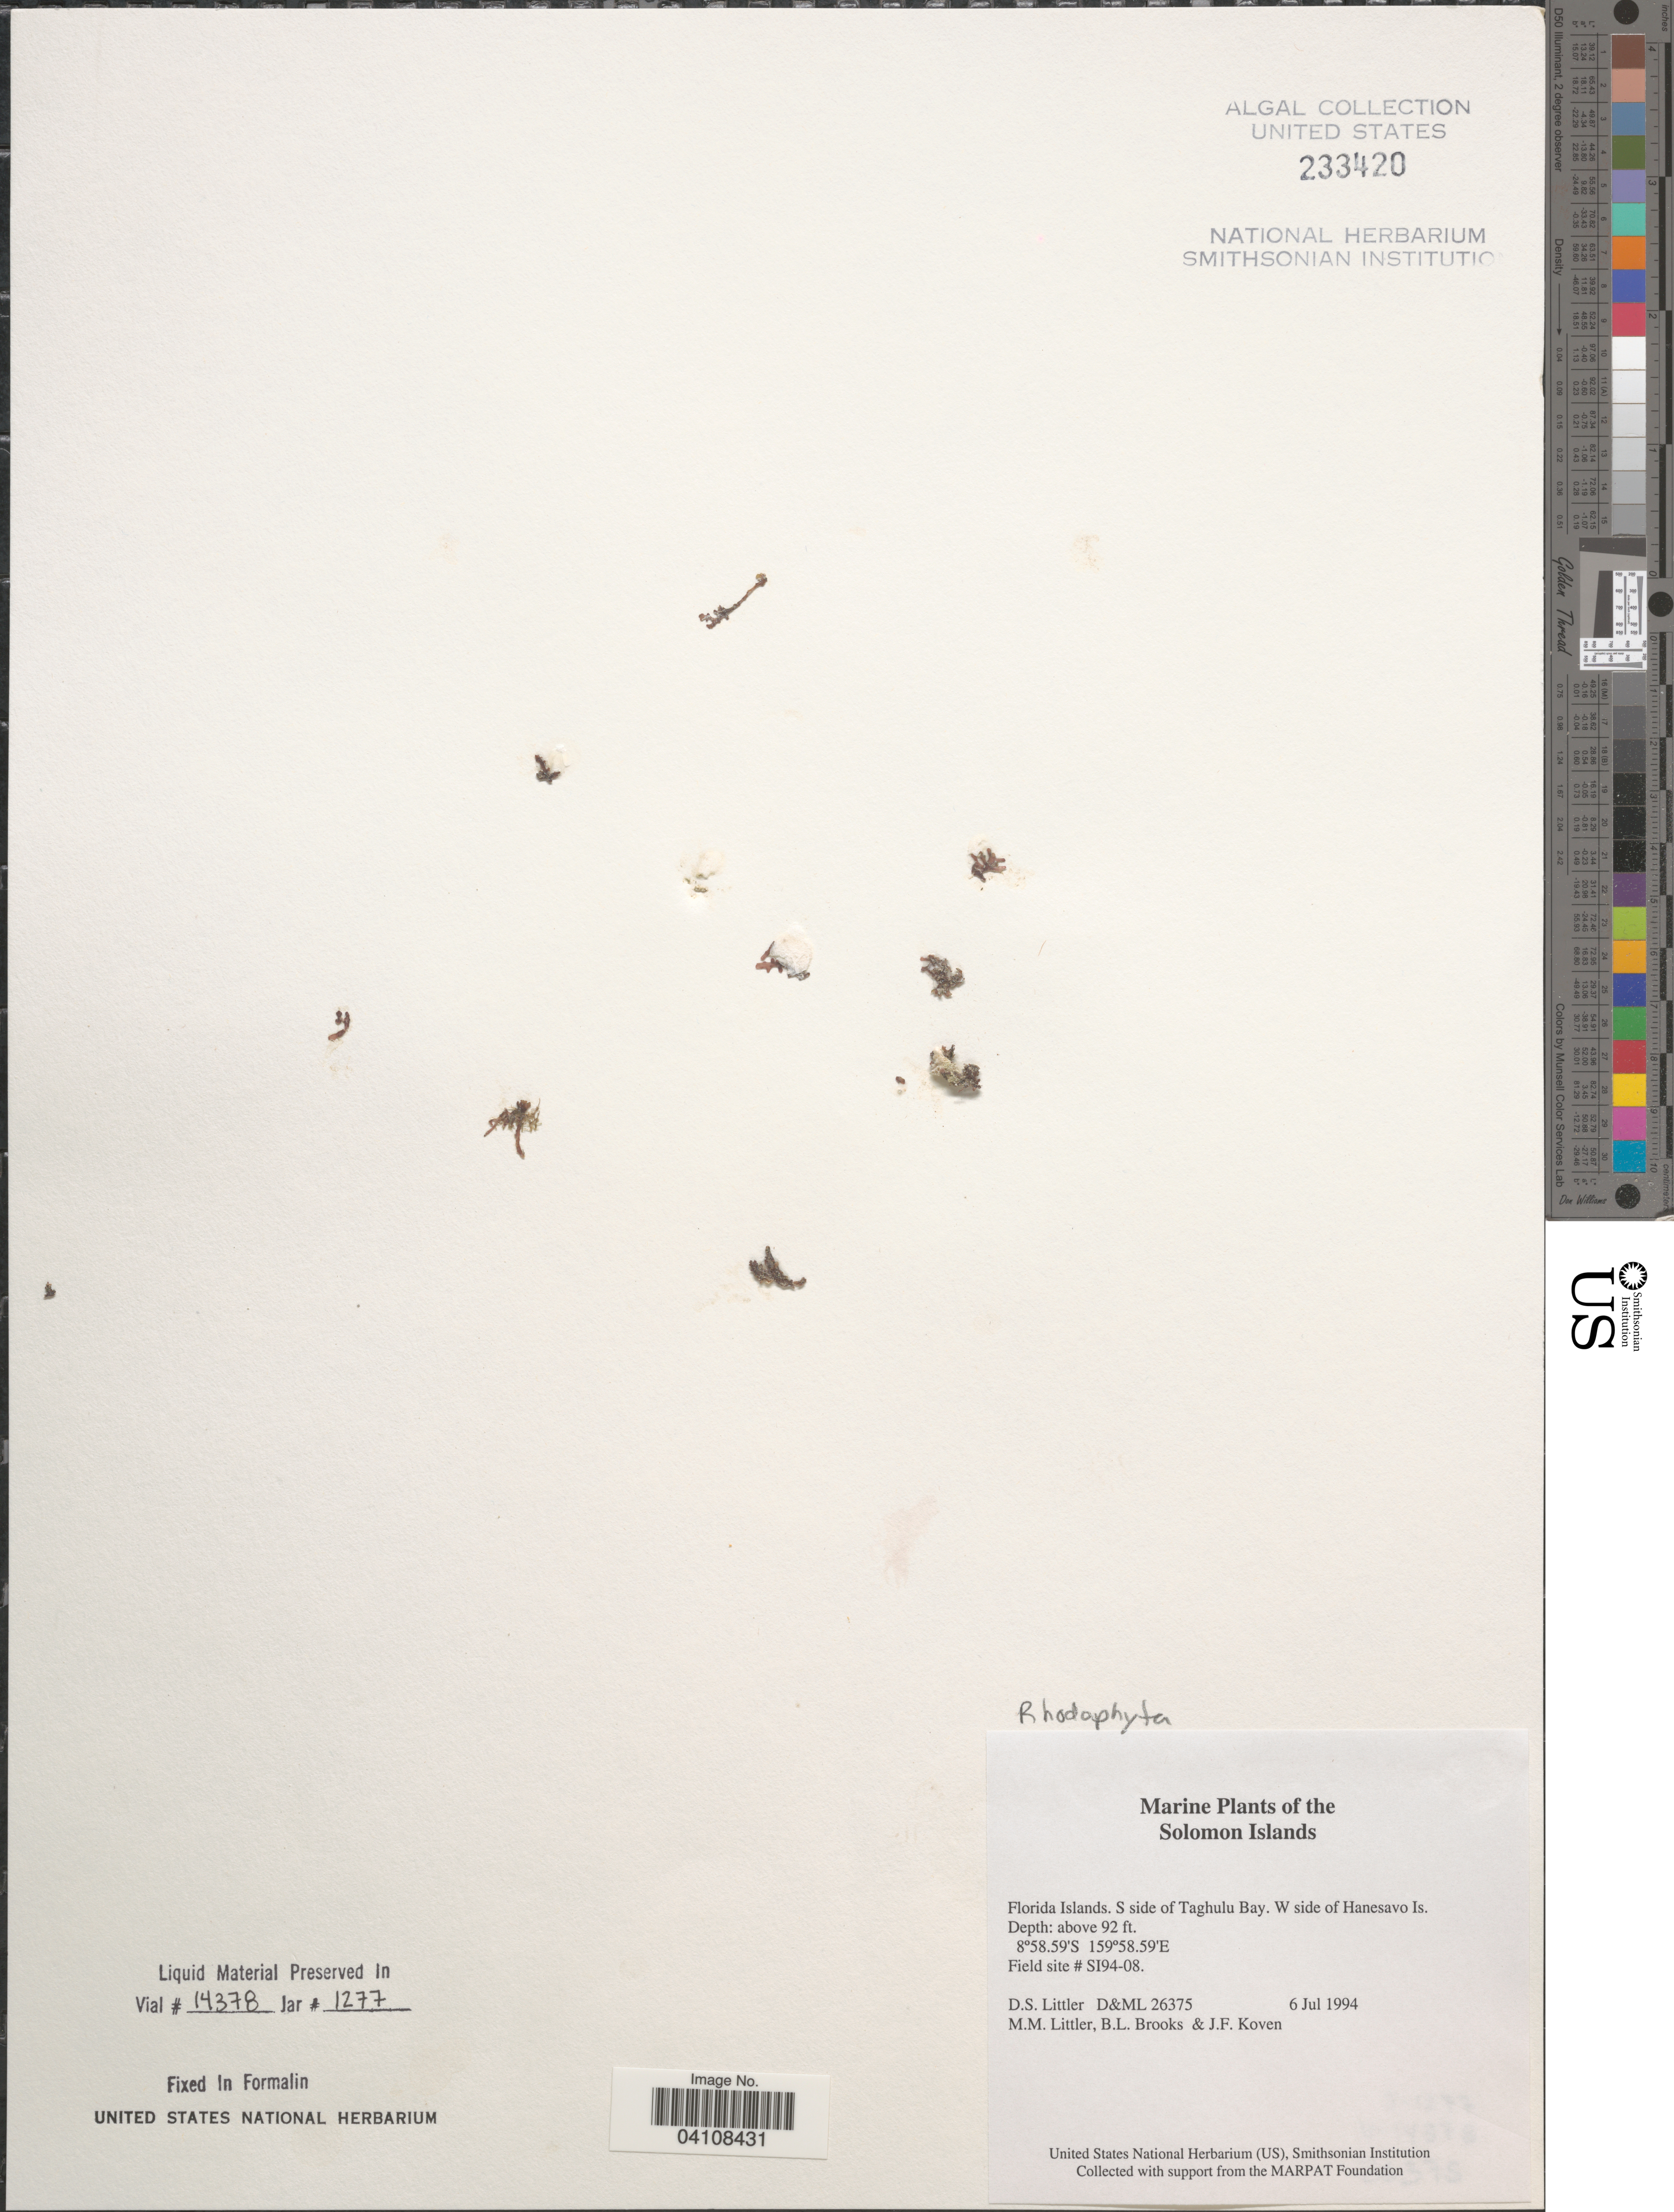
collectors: D. S. Littler, B. Brooks & J. Koven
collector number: D&ML26375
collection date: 1994-07-06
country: Solomon Islands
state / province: Solomon Islands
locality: Florida Islands. S side of Taghulu Bay. W side of Hanesavo Is. Field site # SI94-08.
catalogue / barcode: US 233420